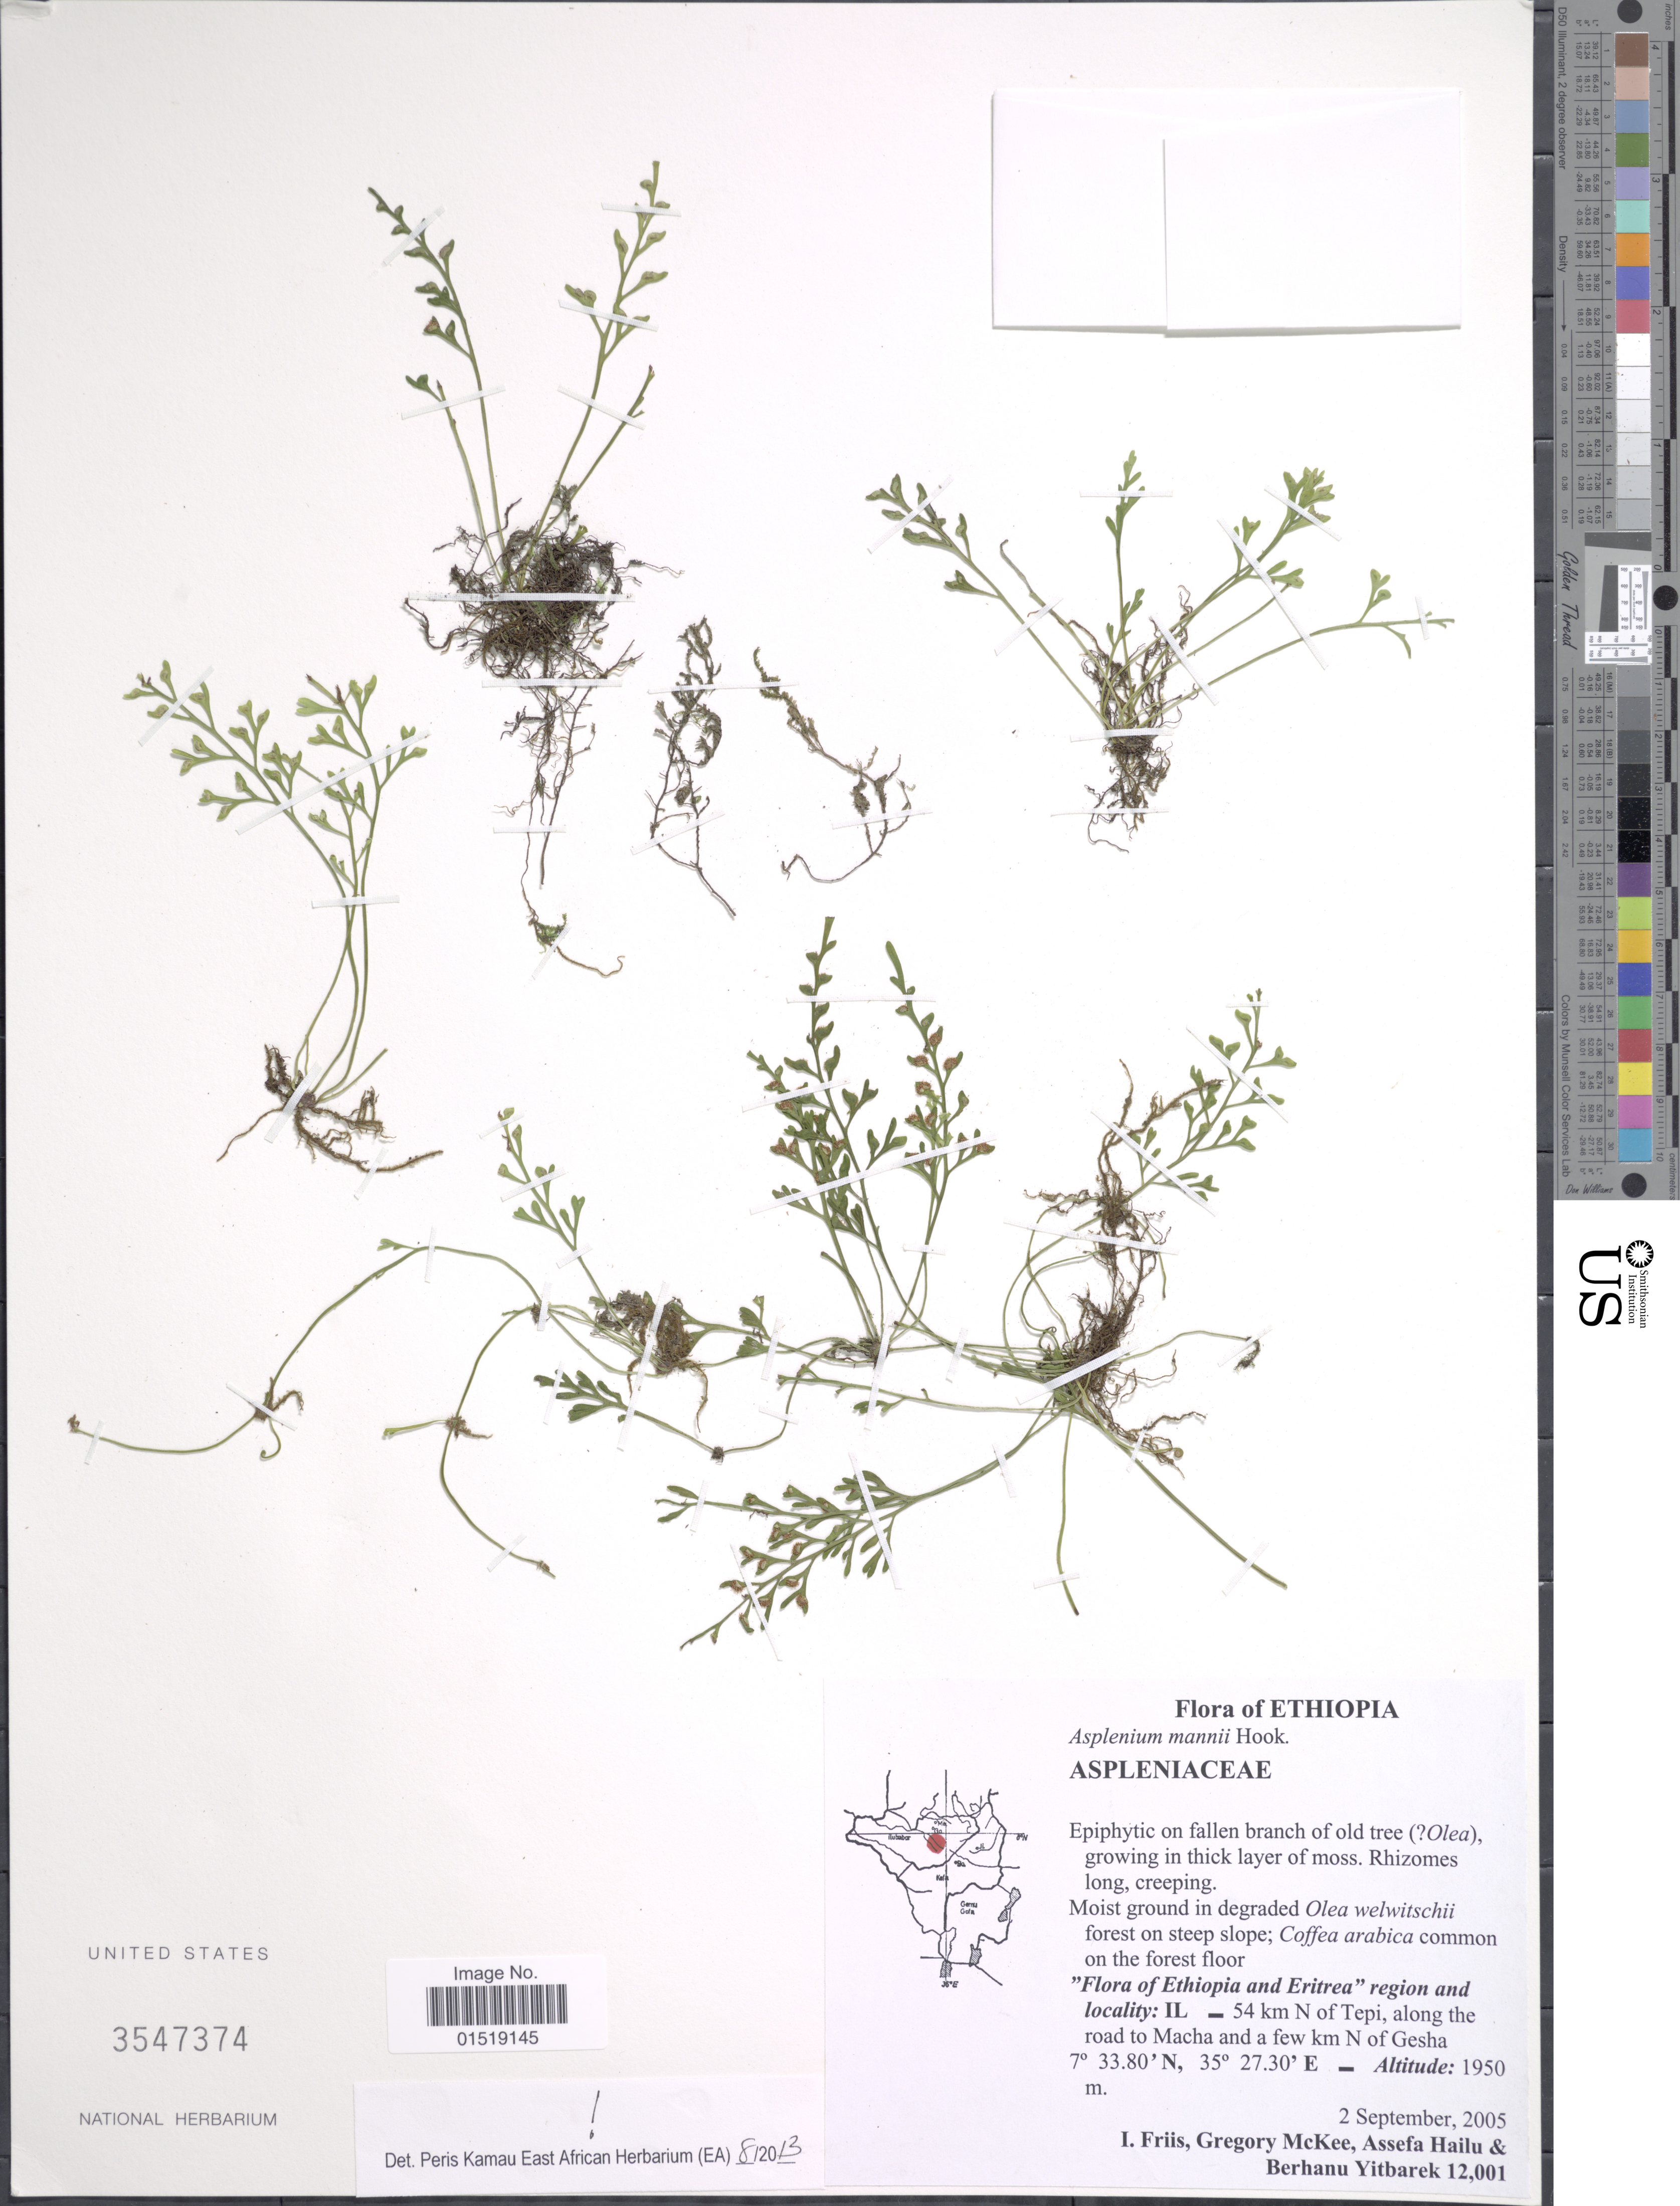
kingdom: Plantae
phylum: Tracheophyta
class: Polypodiopsida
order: Polypodiales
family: Aspleniaceae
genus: Asplenium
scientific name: Asplenium mannii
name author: Hook.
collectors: I. Friis, G. S. McKee, A. Hailu & B. Yitbarek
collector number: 12001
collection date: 2005-09-02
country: Ethiopia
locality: IL_ 54 km N of Tepi, along the road to Macha and a few km N of Gesha.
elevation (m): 1950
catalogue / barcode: US 3547374